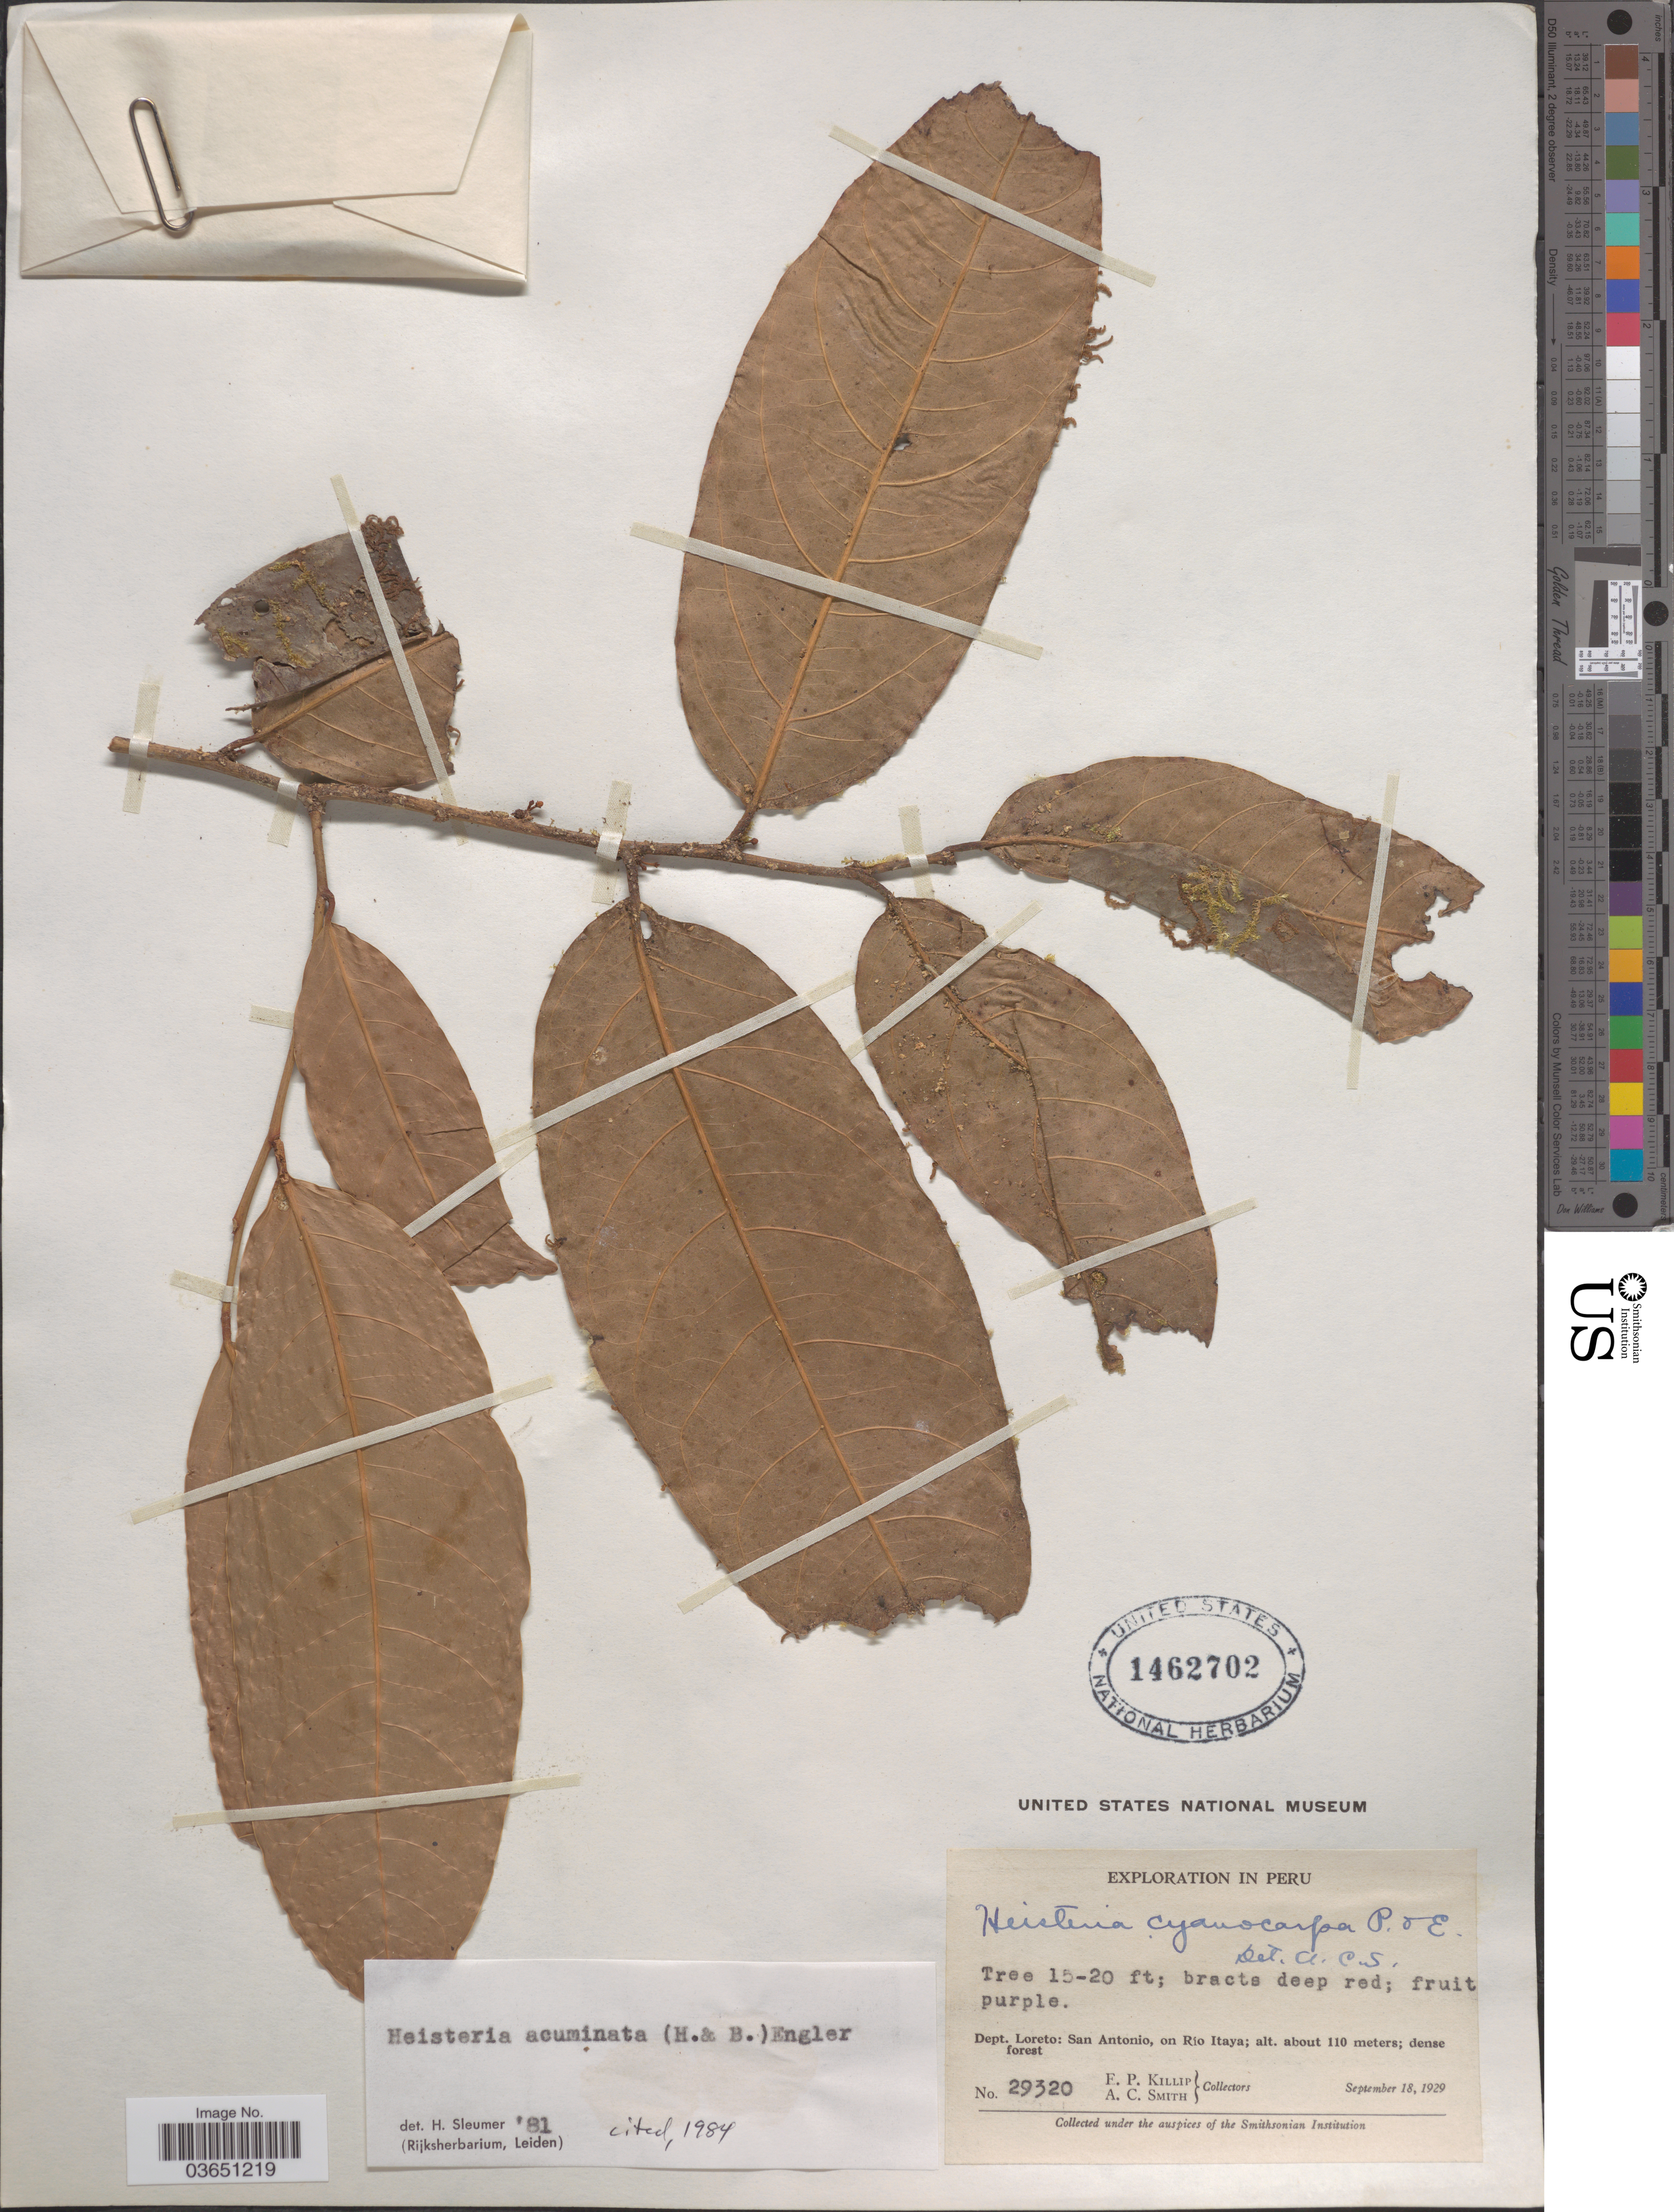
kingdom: Plantae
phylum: Tracheophyta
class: Magnoliopsida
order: Santalales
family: Erythropalaceae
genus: Heisteria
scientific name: Heisteria acuminata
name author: (Humb. & Bonpl.) Engl.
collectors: E. P. Killip & A. C. Smith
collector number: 29320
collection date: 1929-09-18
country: Peru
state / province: Loreto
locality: Dept. Loreto: San Antonio, on Río Itaya.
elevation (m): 110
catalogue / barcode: US 1462702